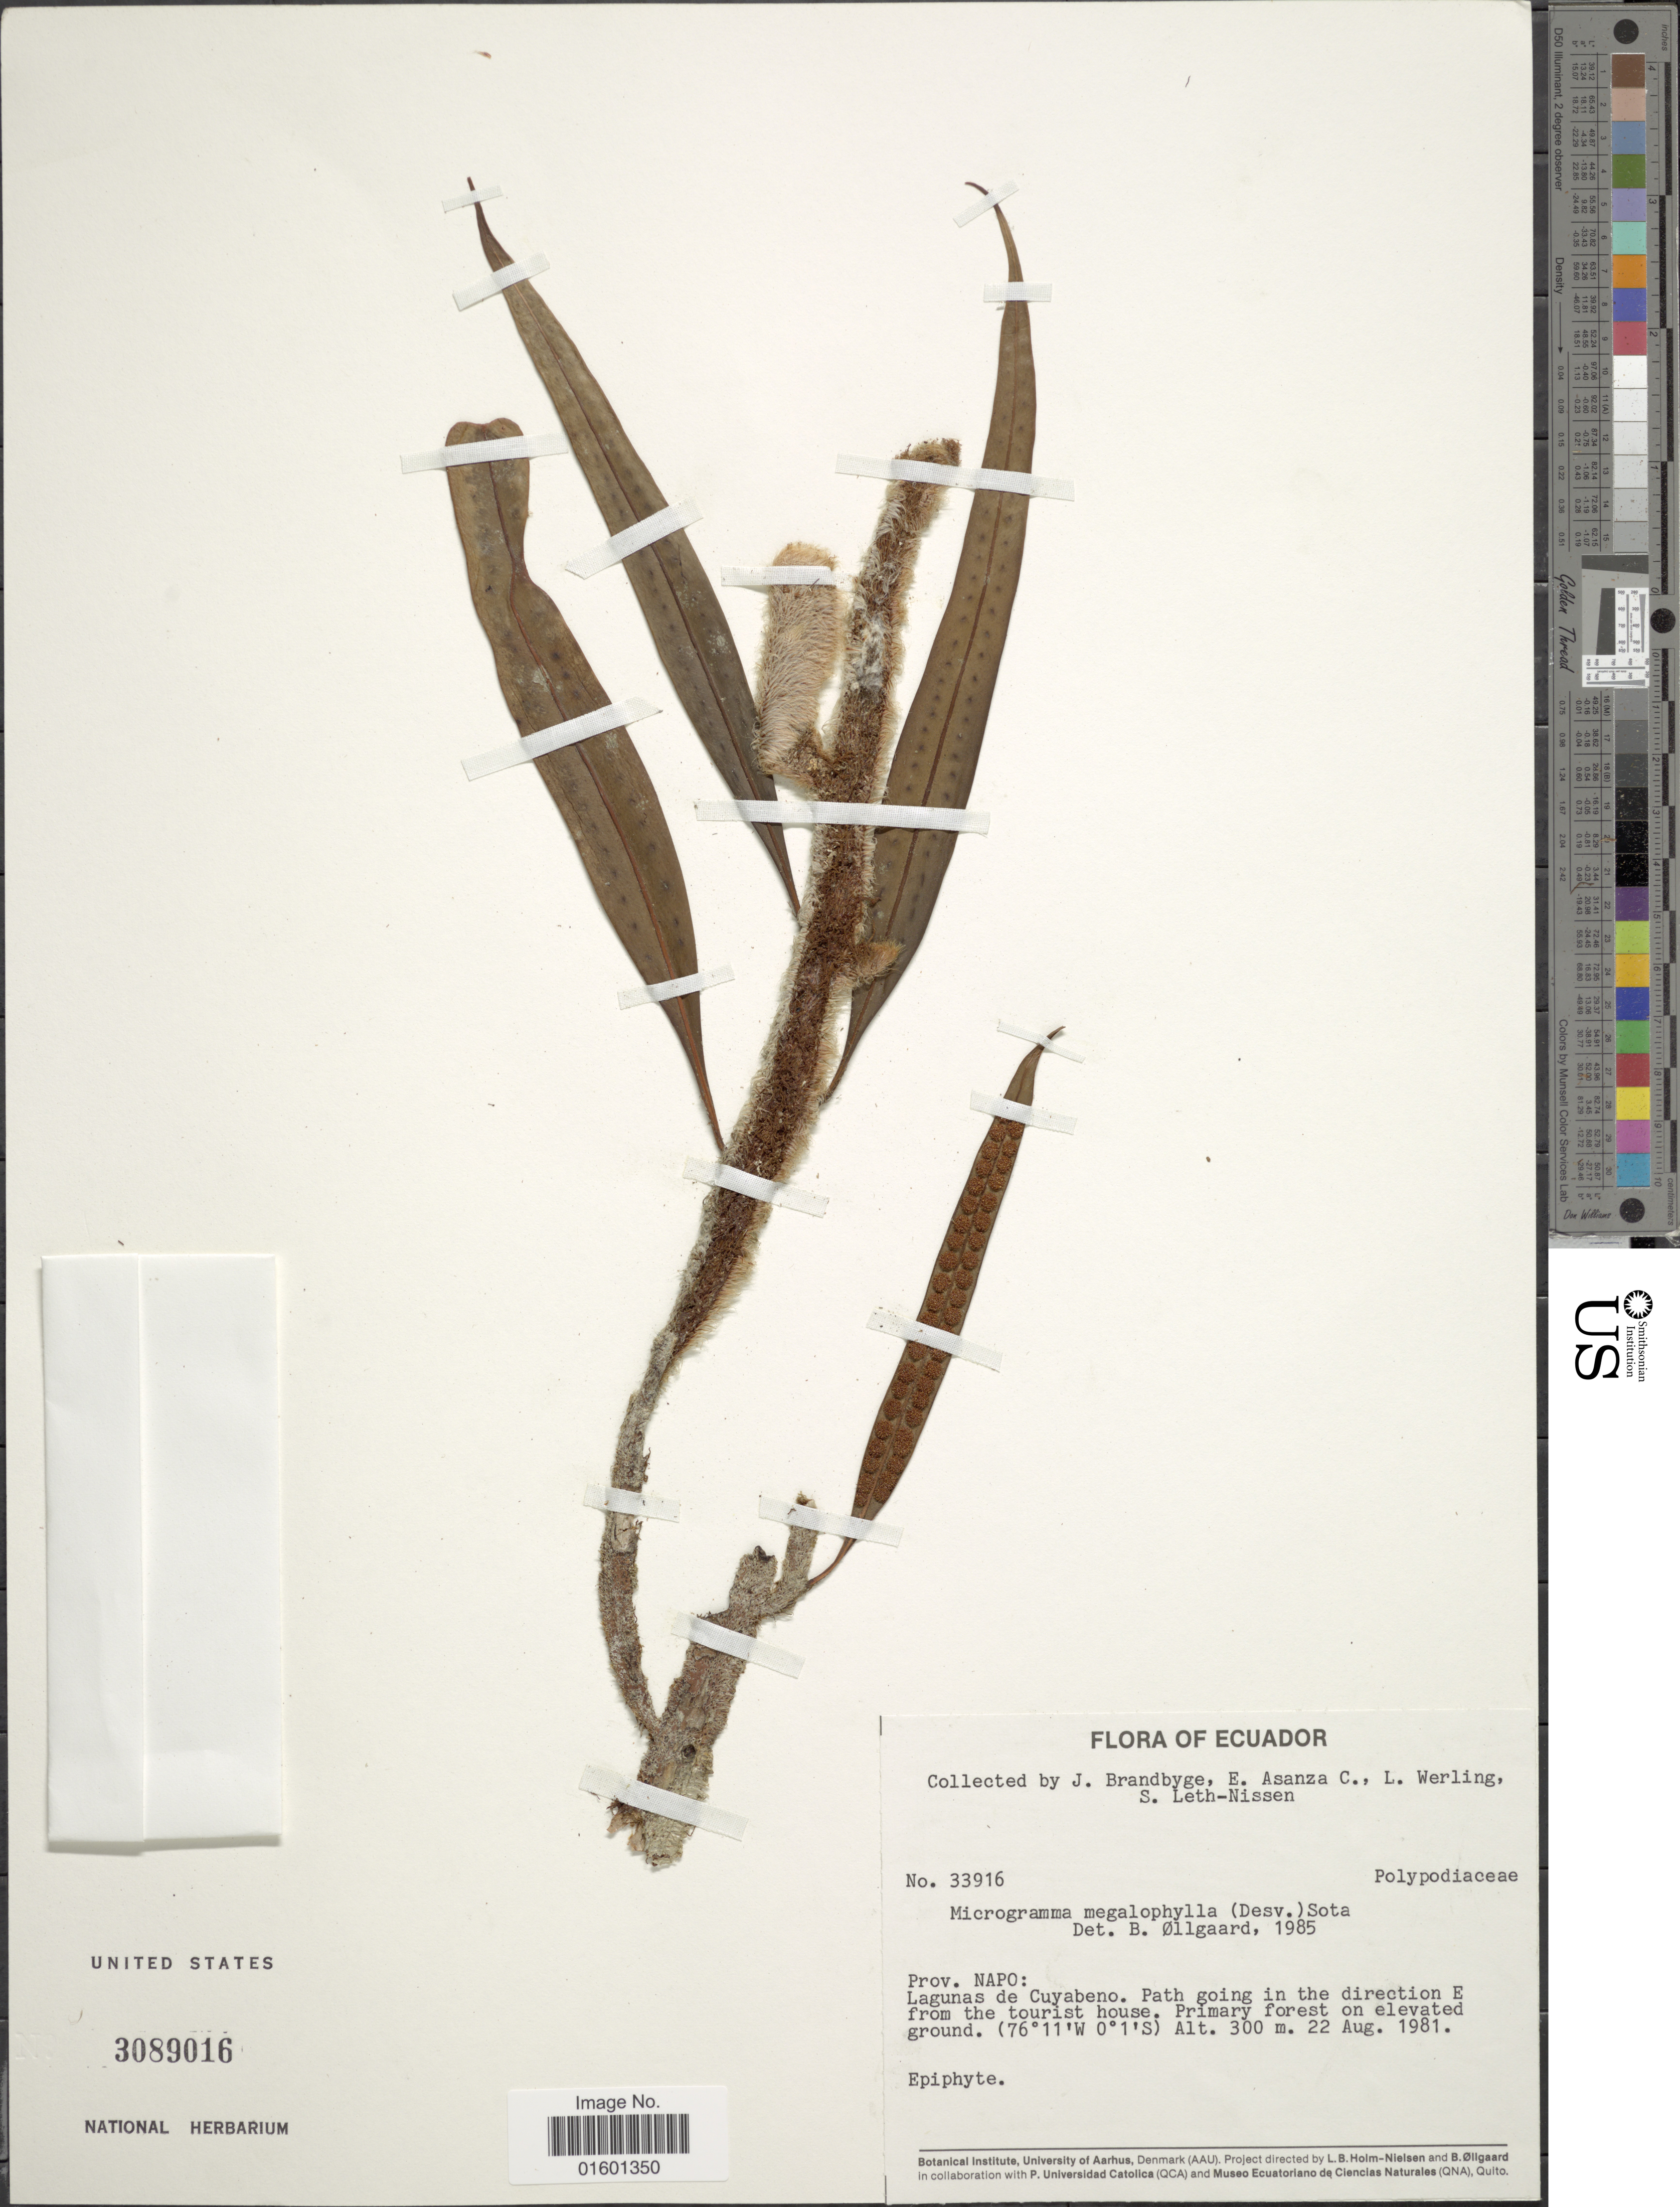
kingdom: Plantae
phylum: Tracheophyta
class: Polypodiopsida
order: Polypodiales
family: Polypodiaceae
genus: Microgramma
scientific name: Microgramma megalophylla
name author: (Desv.) de la Sota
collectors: J. Brandbyge, E. Asanza C., L. Werling & S. Leth-Nissen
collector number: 33916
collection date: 1981-08-22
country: Ecuador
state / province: Napo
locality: Lagunas de Cuyabeno. Path going in the direction E from the tourist house. Primary forest on elevated ground.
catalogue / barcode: US 3089016